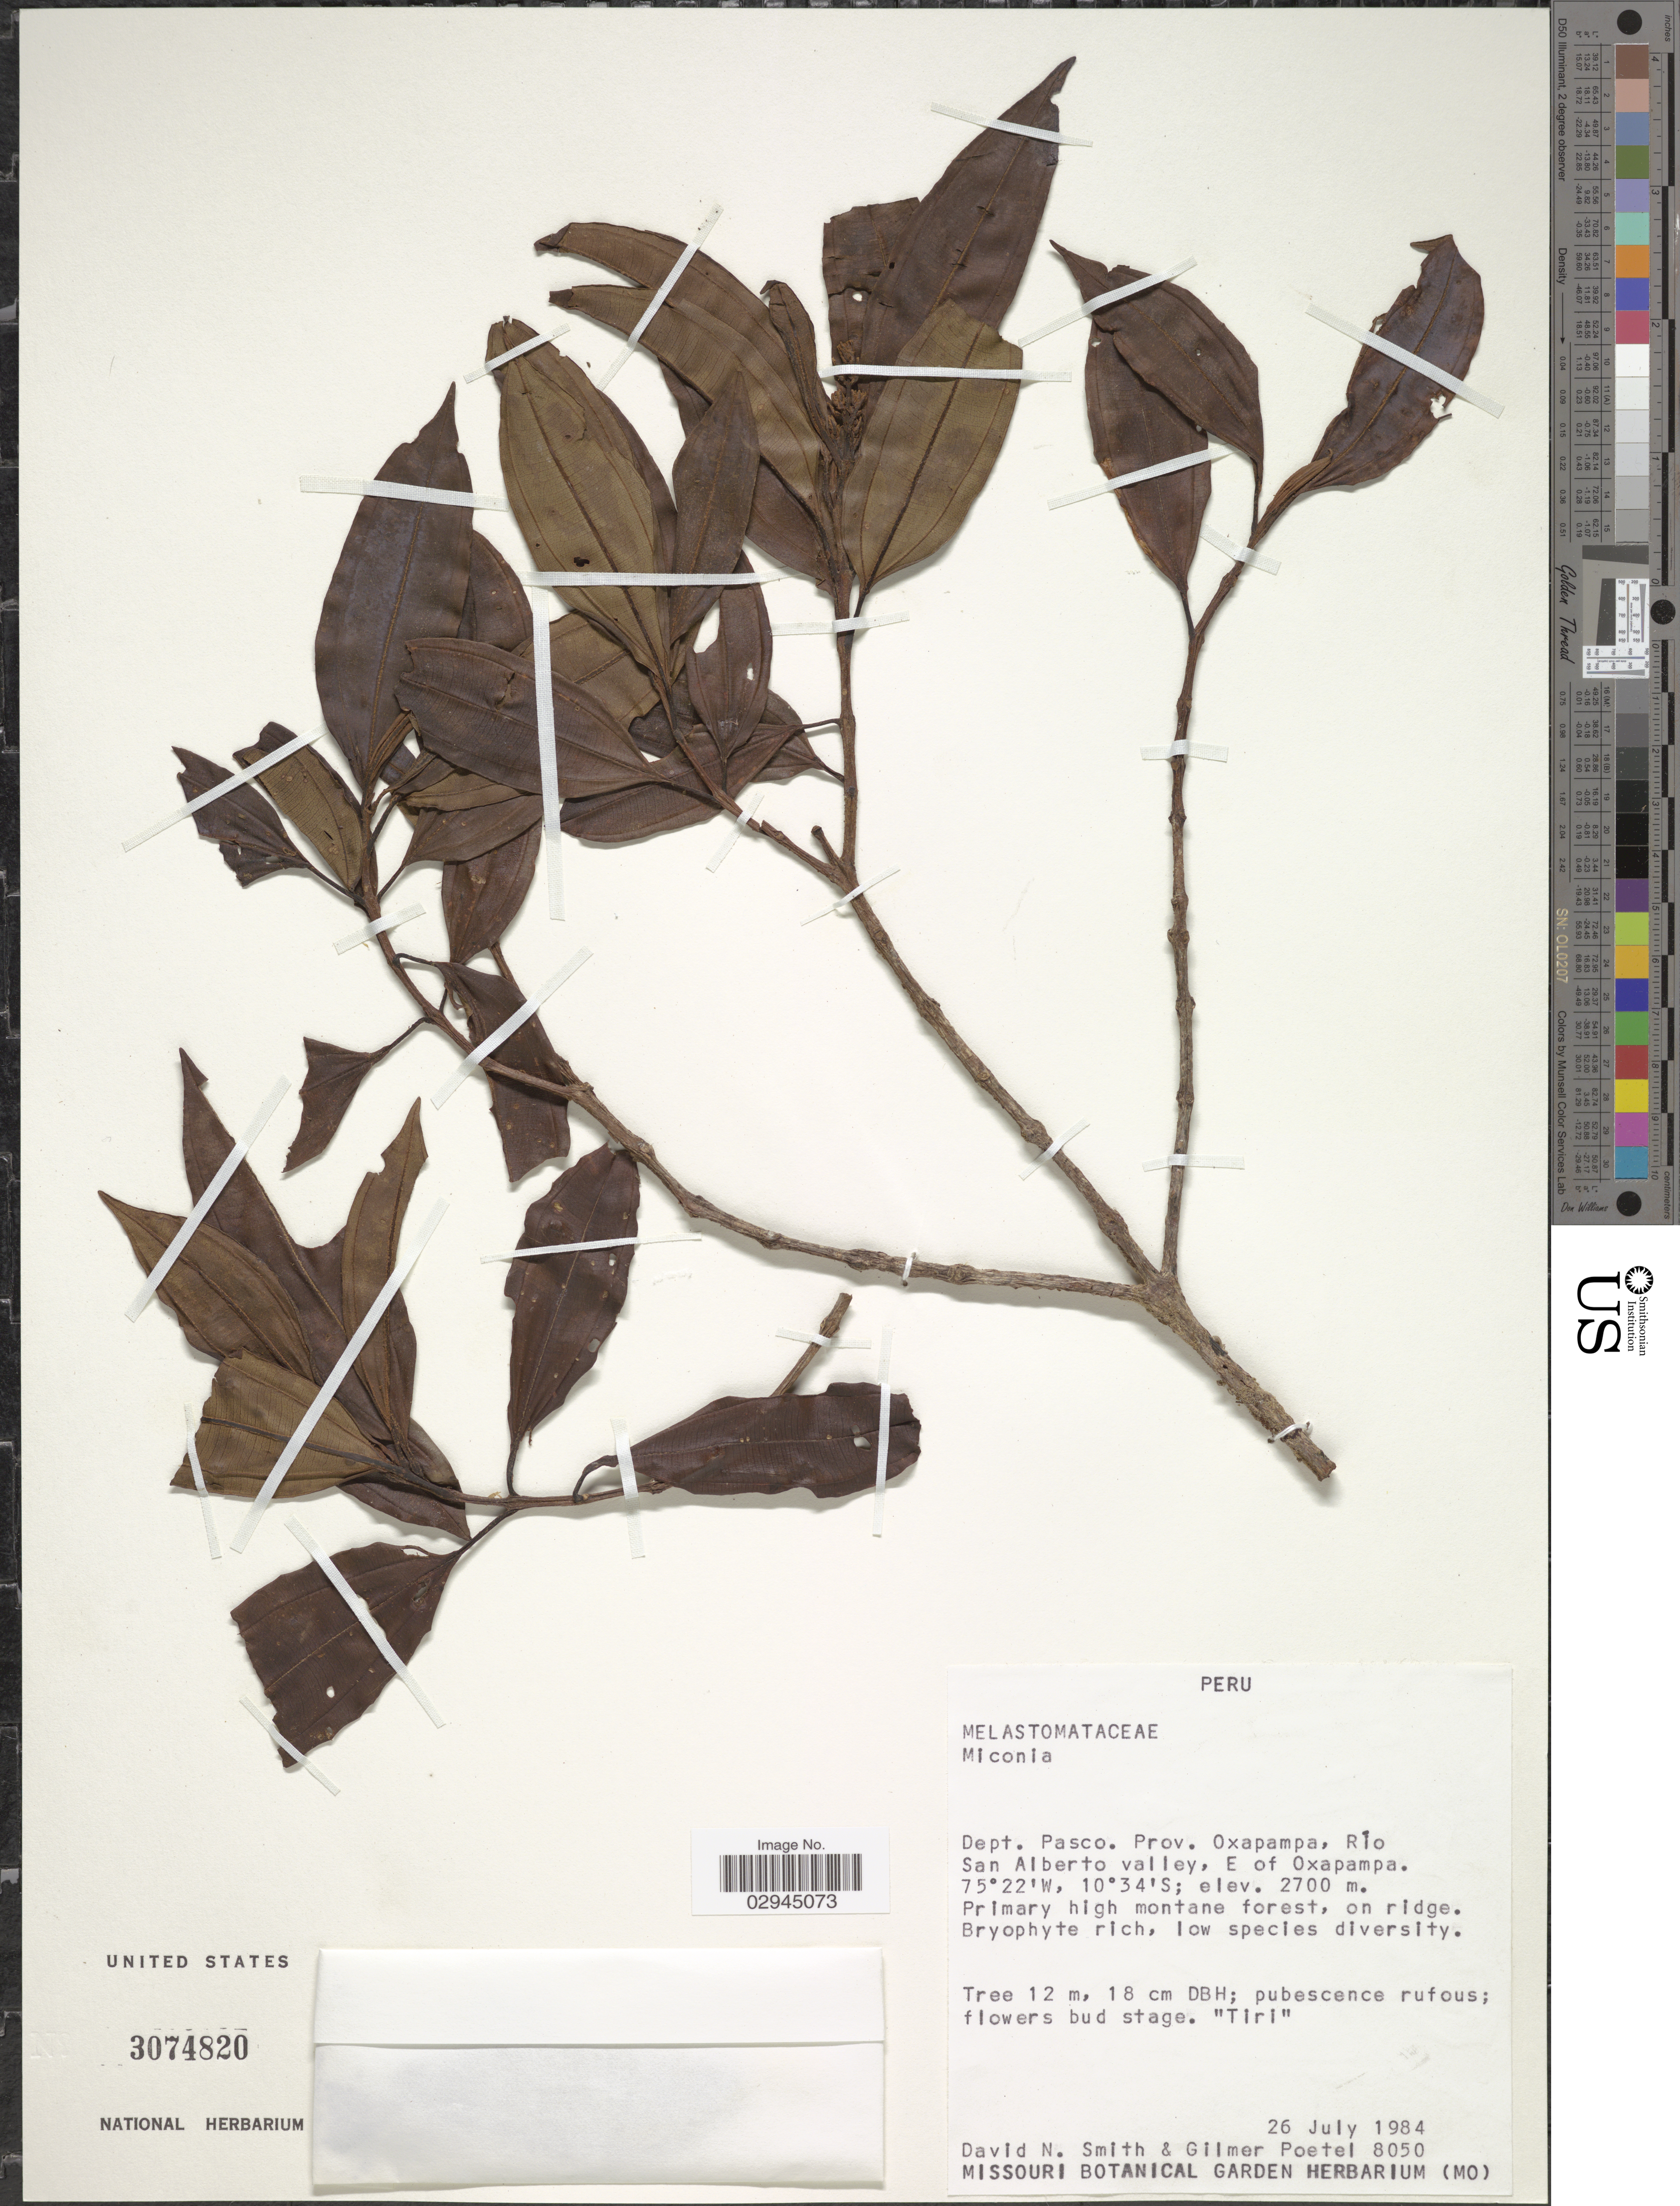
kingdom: Plantae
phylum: Tracheophyta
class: Magnoliopsida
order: Myrtales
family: Melastomataceae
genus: Miconia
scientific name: Miconia sp.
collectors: D. Smith & G. Poetel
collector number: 8050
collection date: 1984-07-26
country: Peru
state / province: Pasco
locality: Dept. Pasco. Prov. Oxapampa, Río San Alberto valley, E of Oxapampa.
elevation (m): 2700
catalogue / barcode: US 3074820